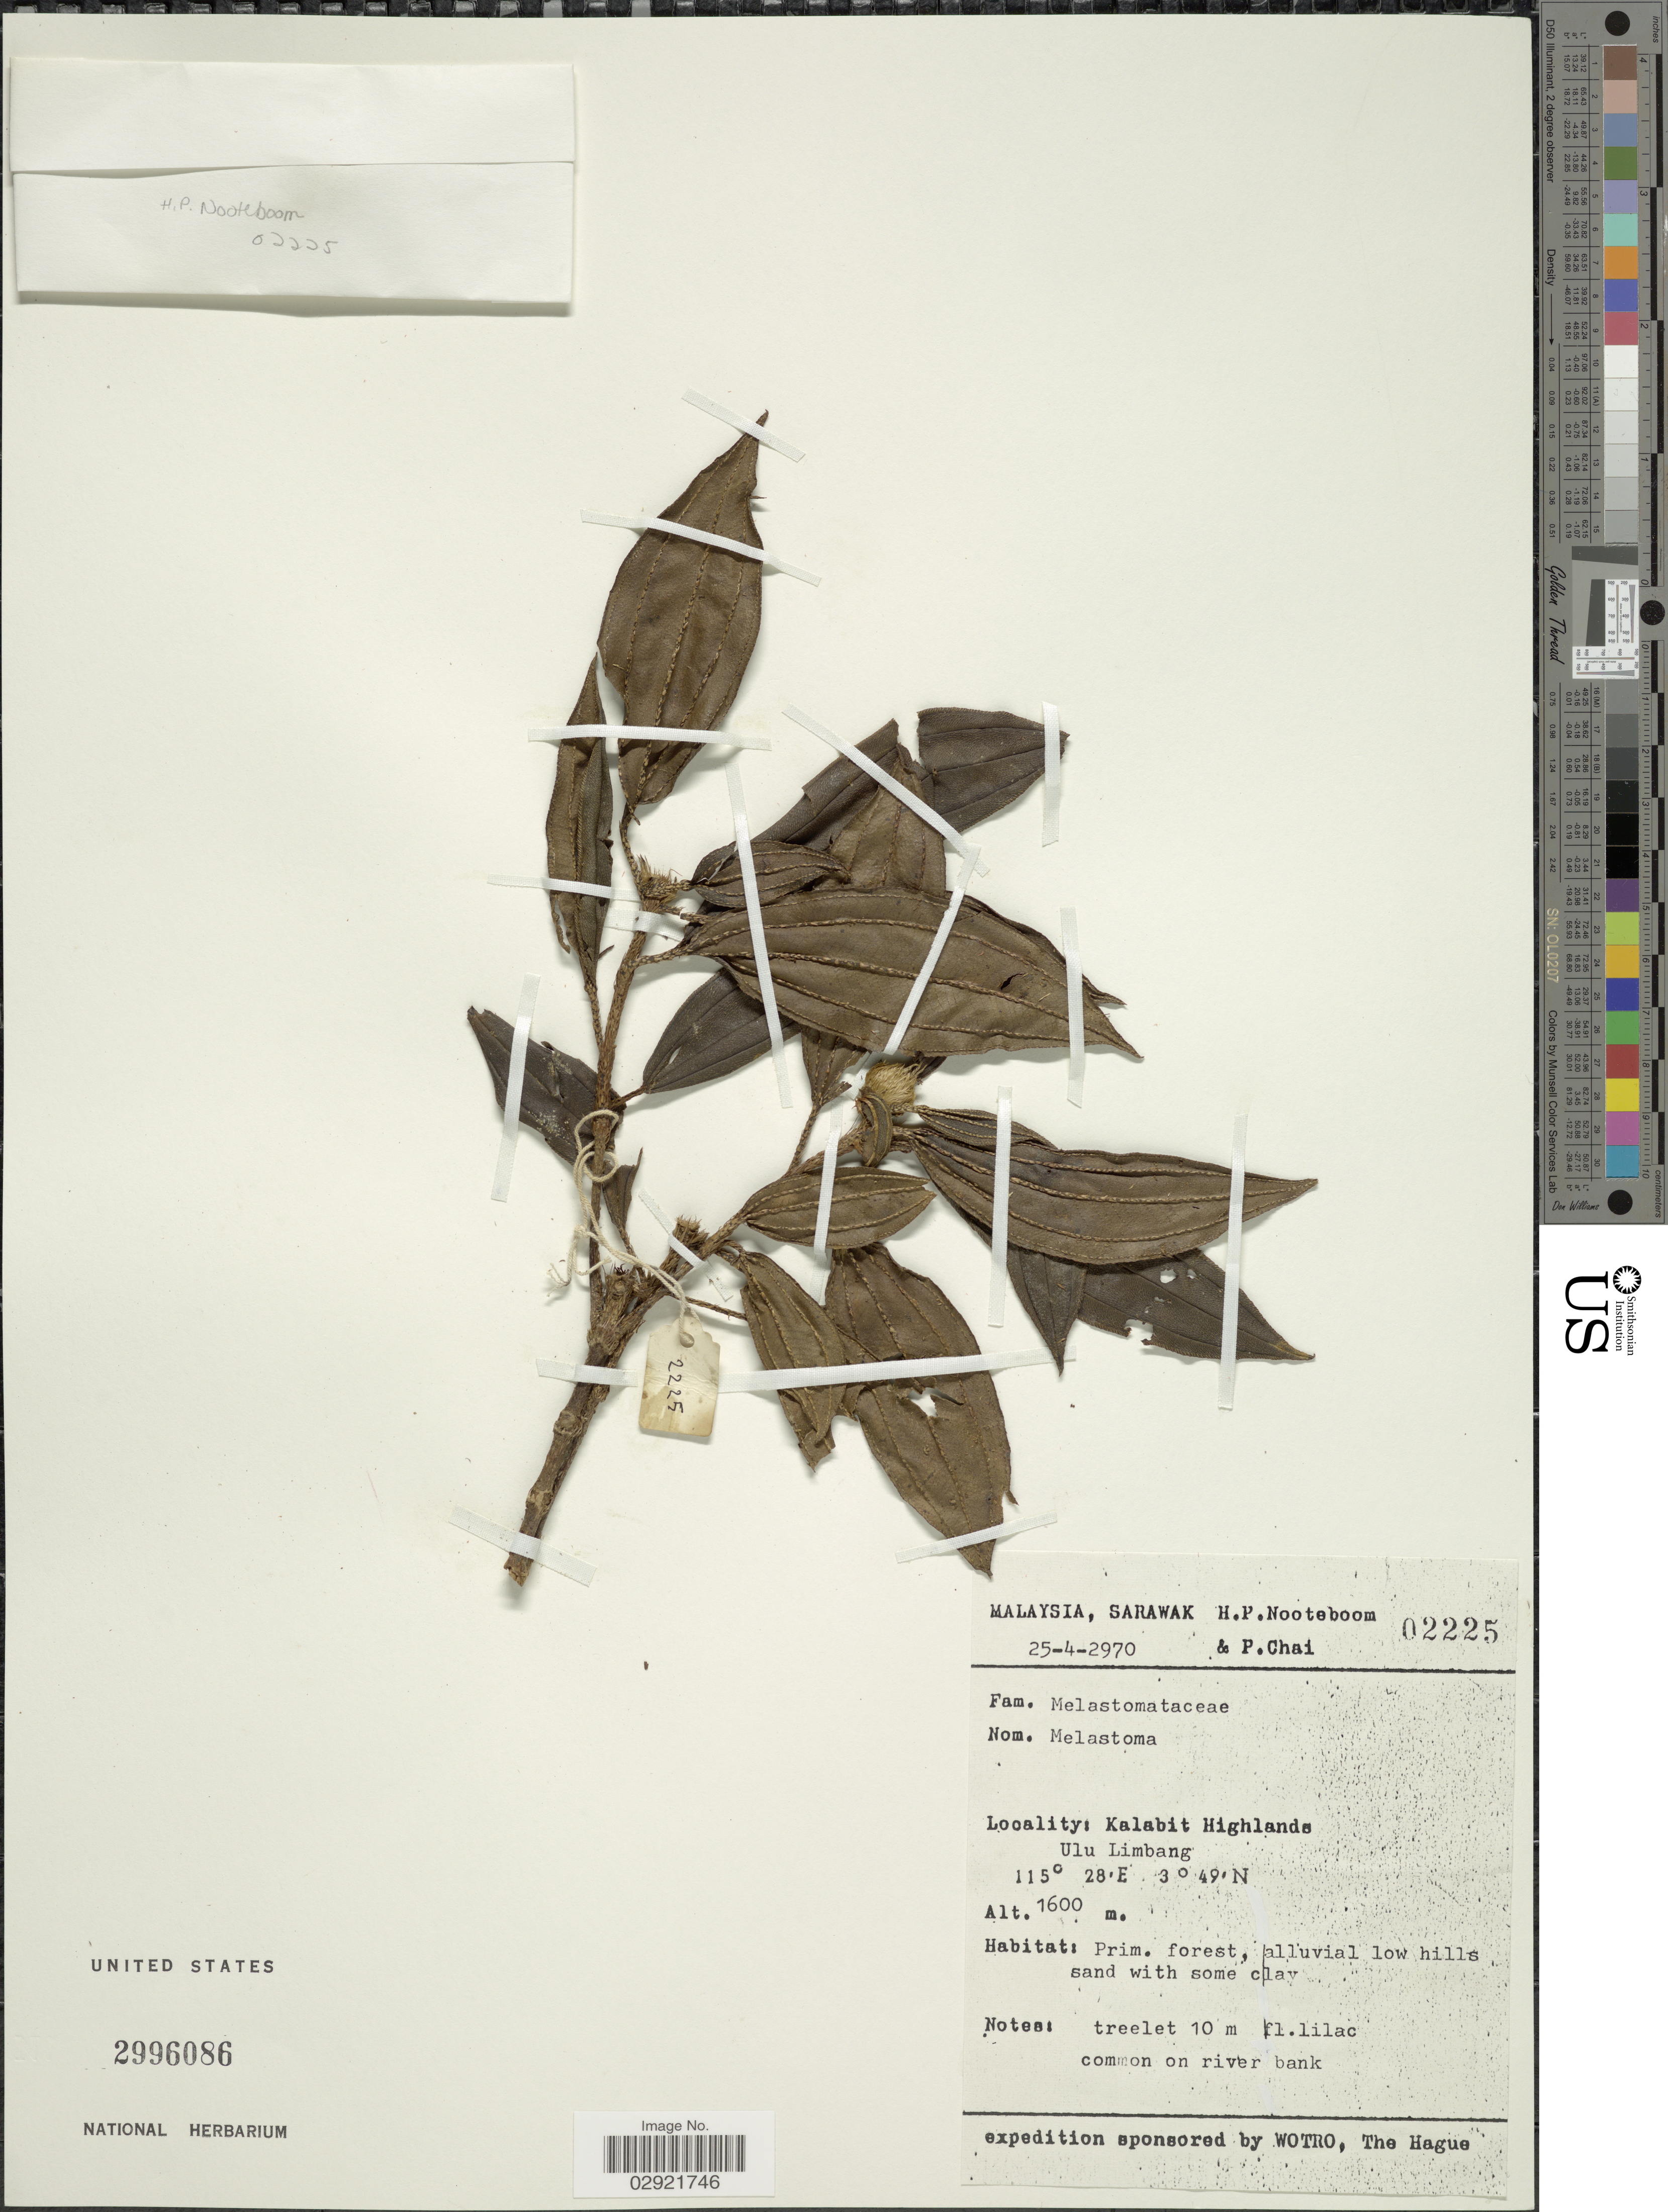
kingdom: Plantae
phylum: Tracheophyta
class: Magnoliopsida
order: Myrtales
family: Melastomataceae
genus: Melastoma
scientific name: Melastoma sp.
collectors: H. P. Nooteboom & P. Chai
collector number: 02225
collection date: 1970-04-25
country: Malaysia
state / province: Sarawak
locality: Kalabit Highlands. Ulu Limbang.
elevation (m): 1600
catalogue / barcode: US 2996086